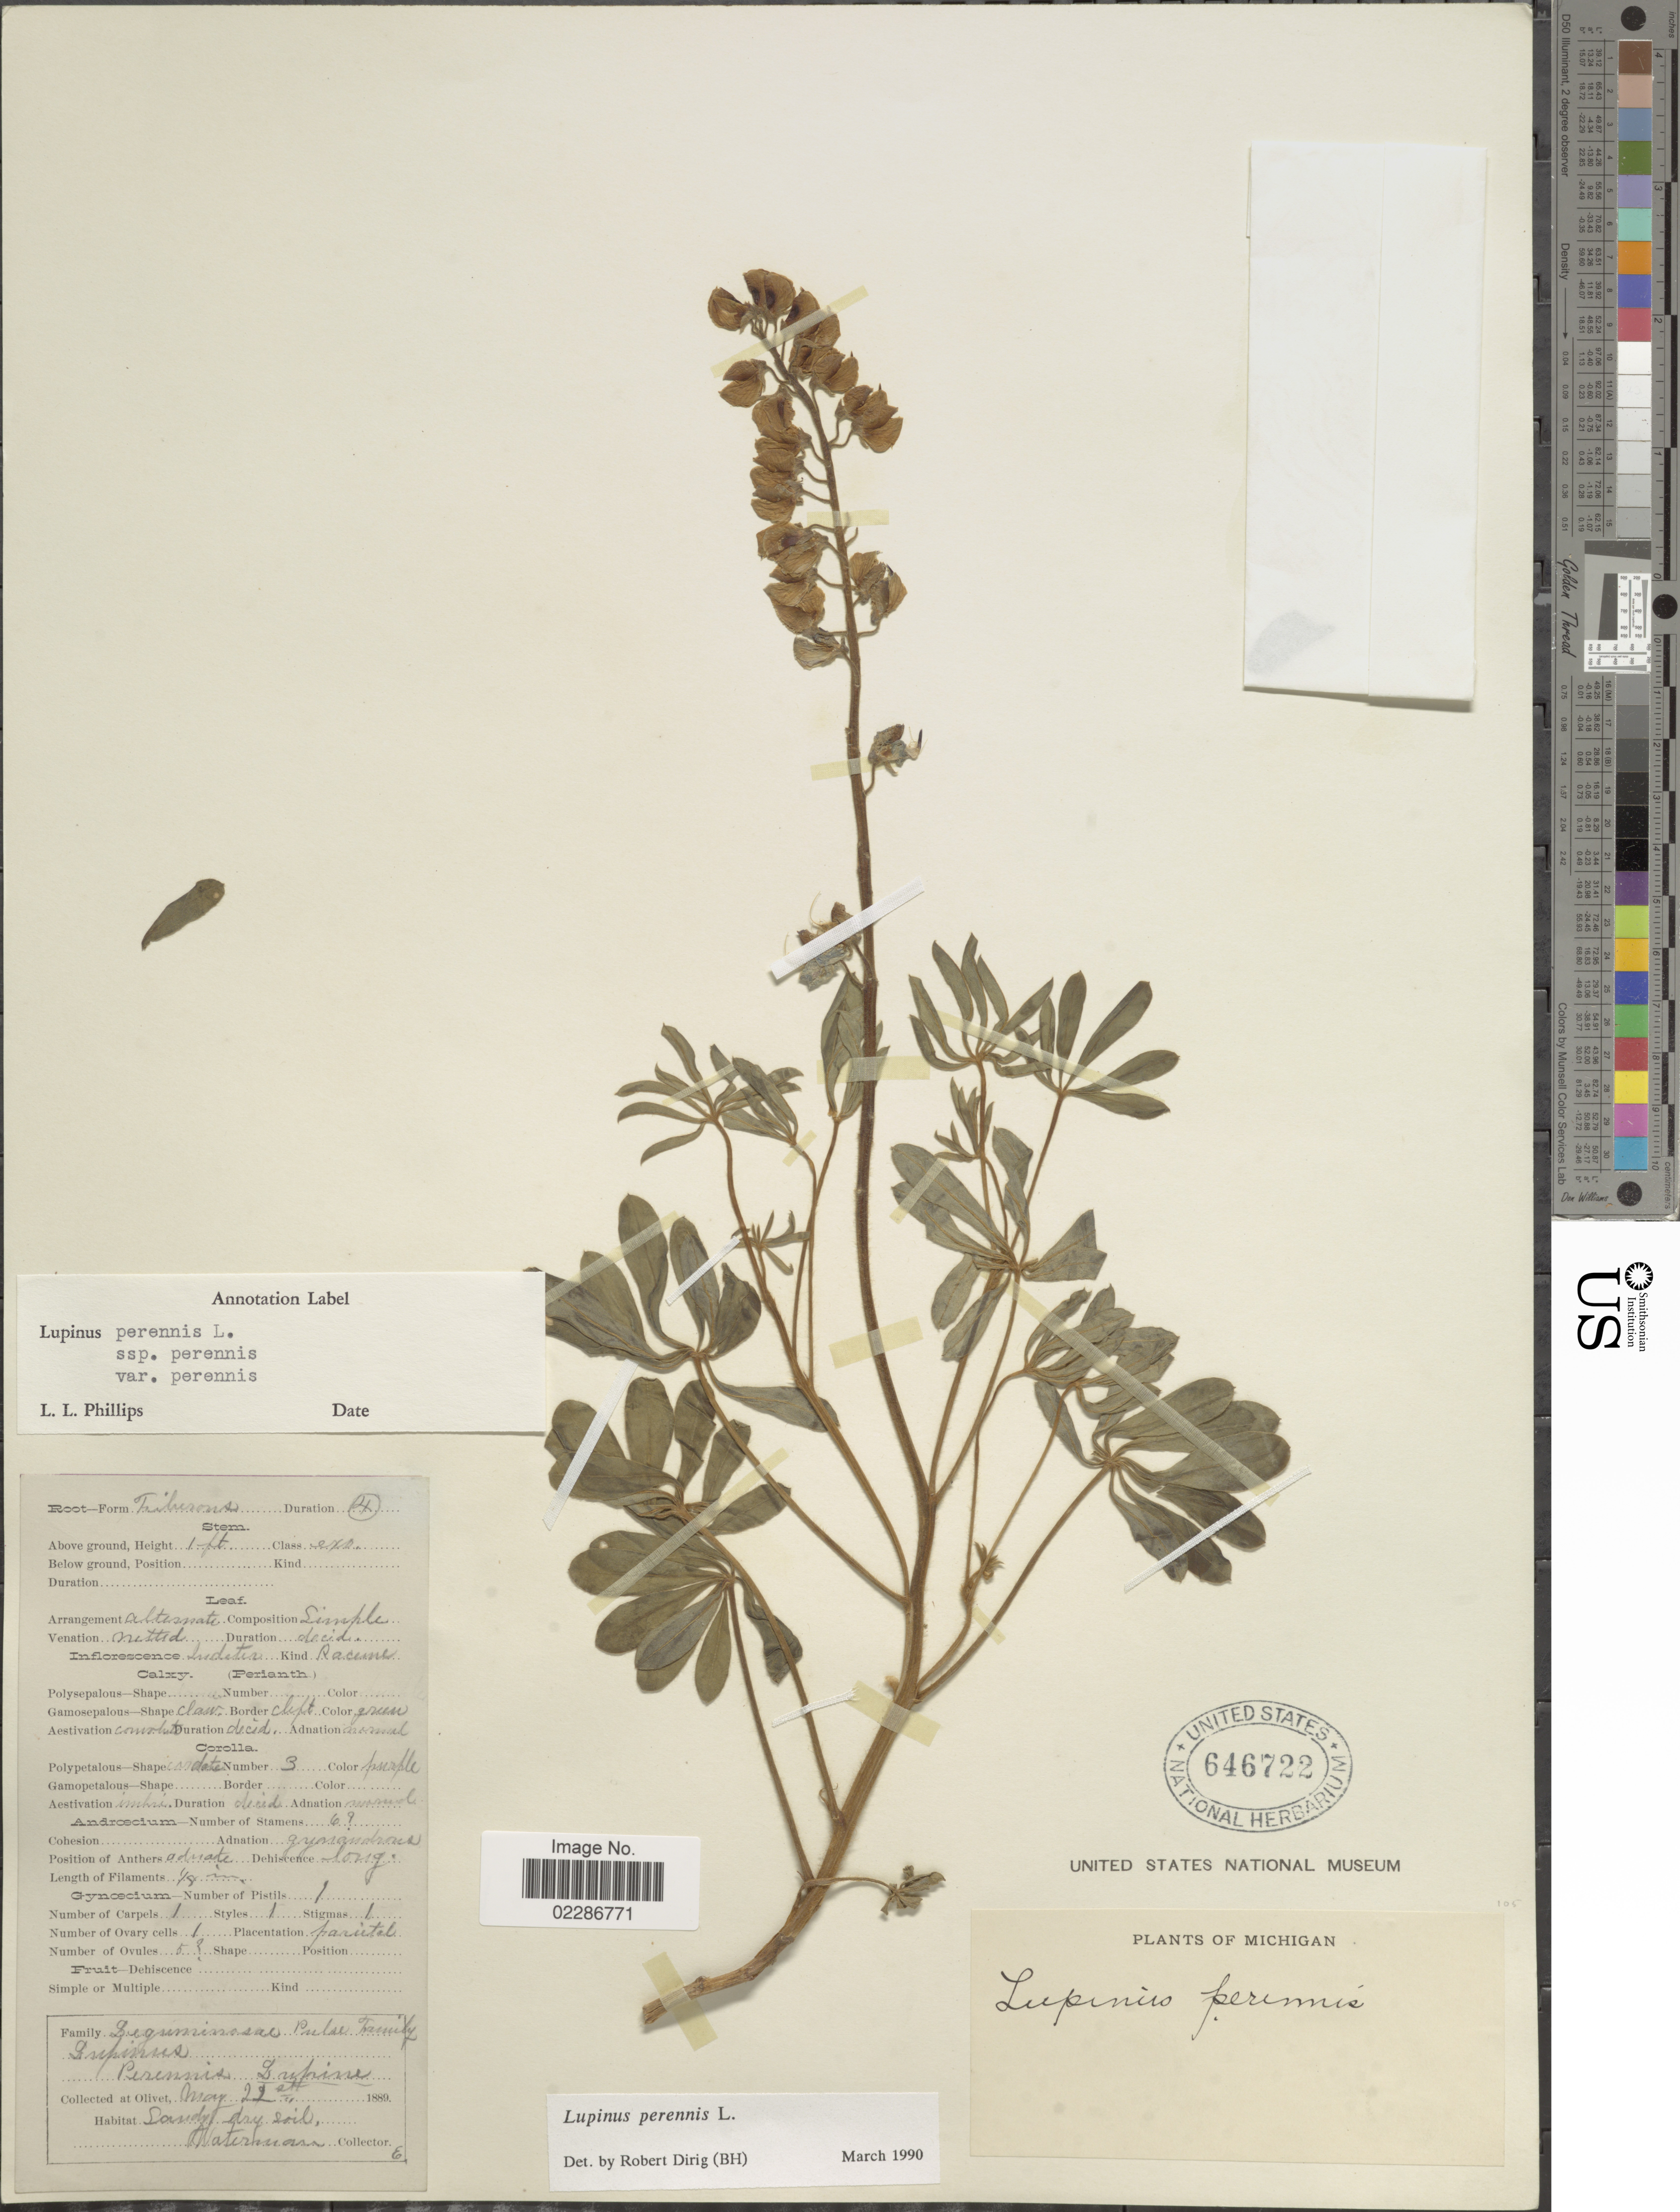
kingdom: Plantae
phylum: Tracheophyta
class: Magnoliopsida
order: Fabales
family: Fabaceae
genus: Lupinus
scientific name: Lupinus perennis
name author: L.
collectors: -. Waterman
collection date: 1889-05-22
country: United States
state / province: Michigan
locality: Sandy , dry soil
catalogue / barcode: US 646722